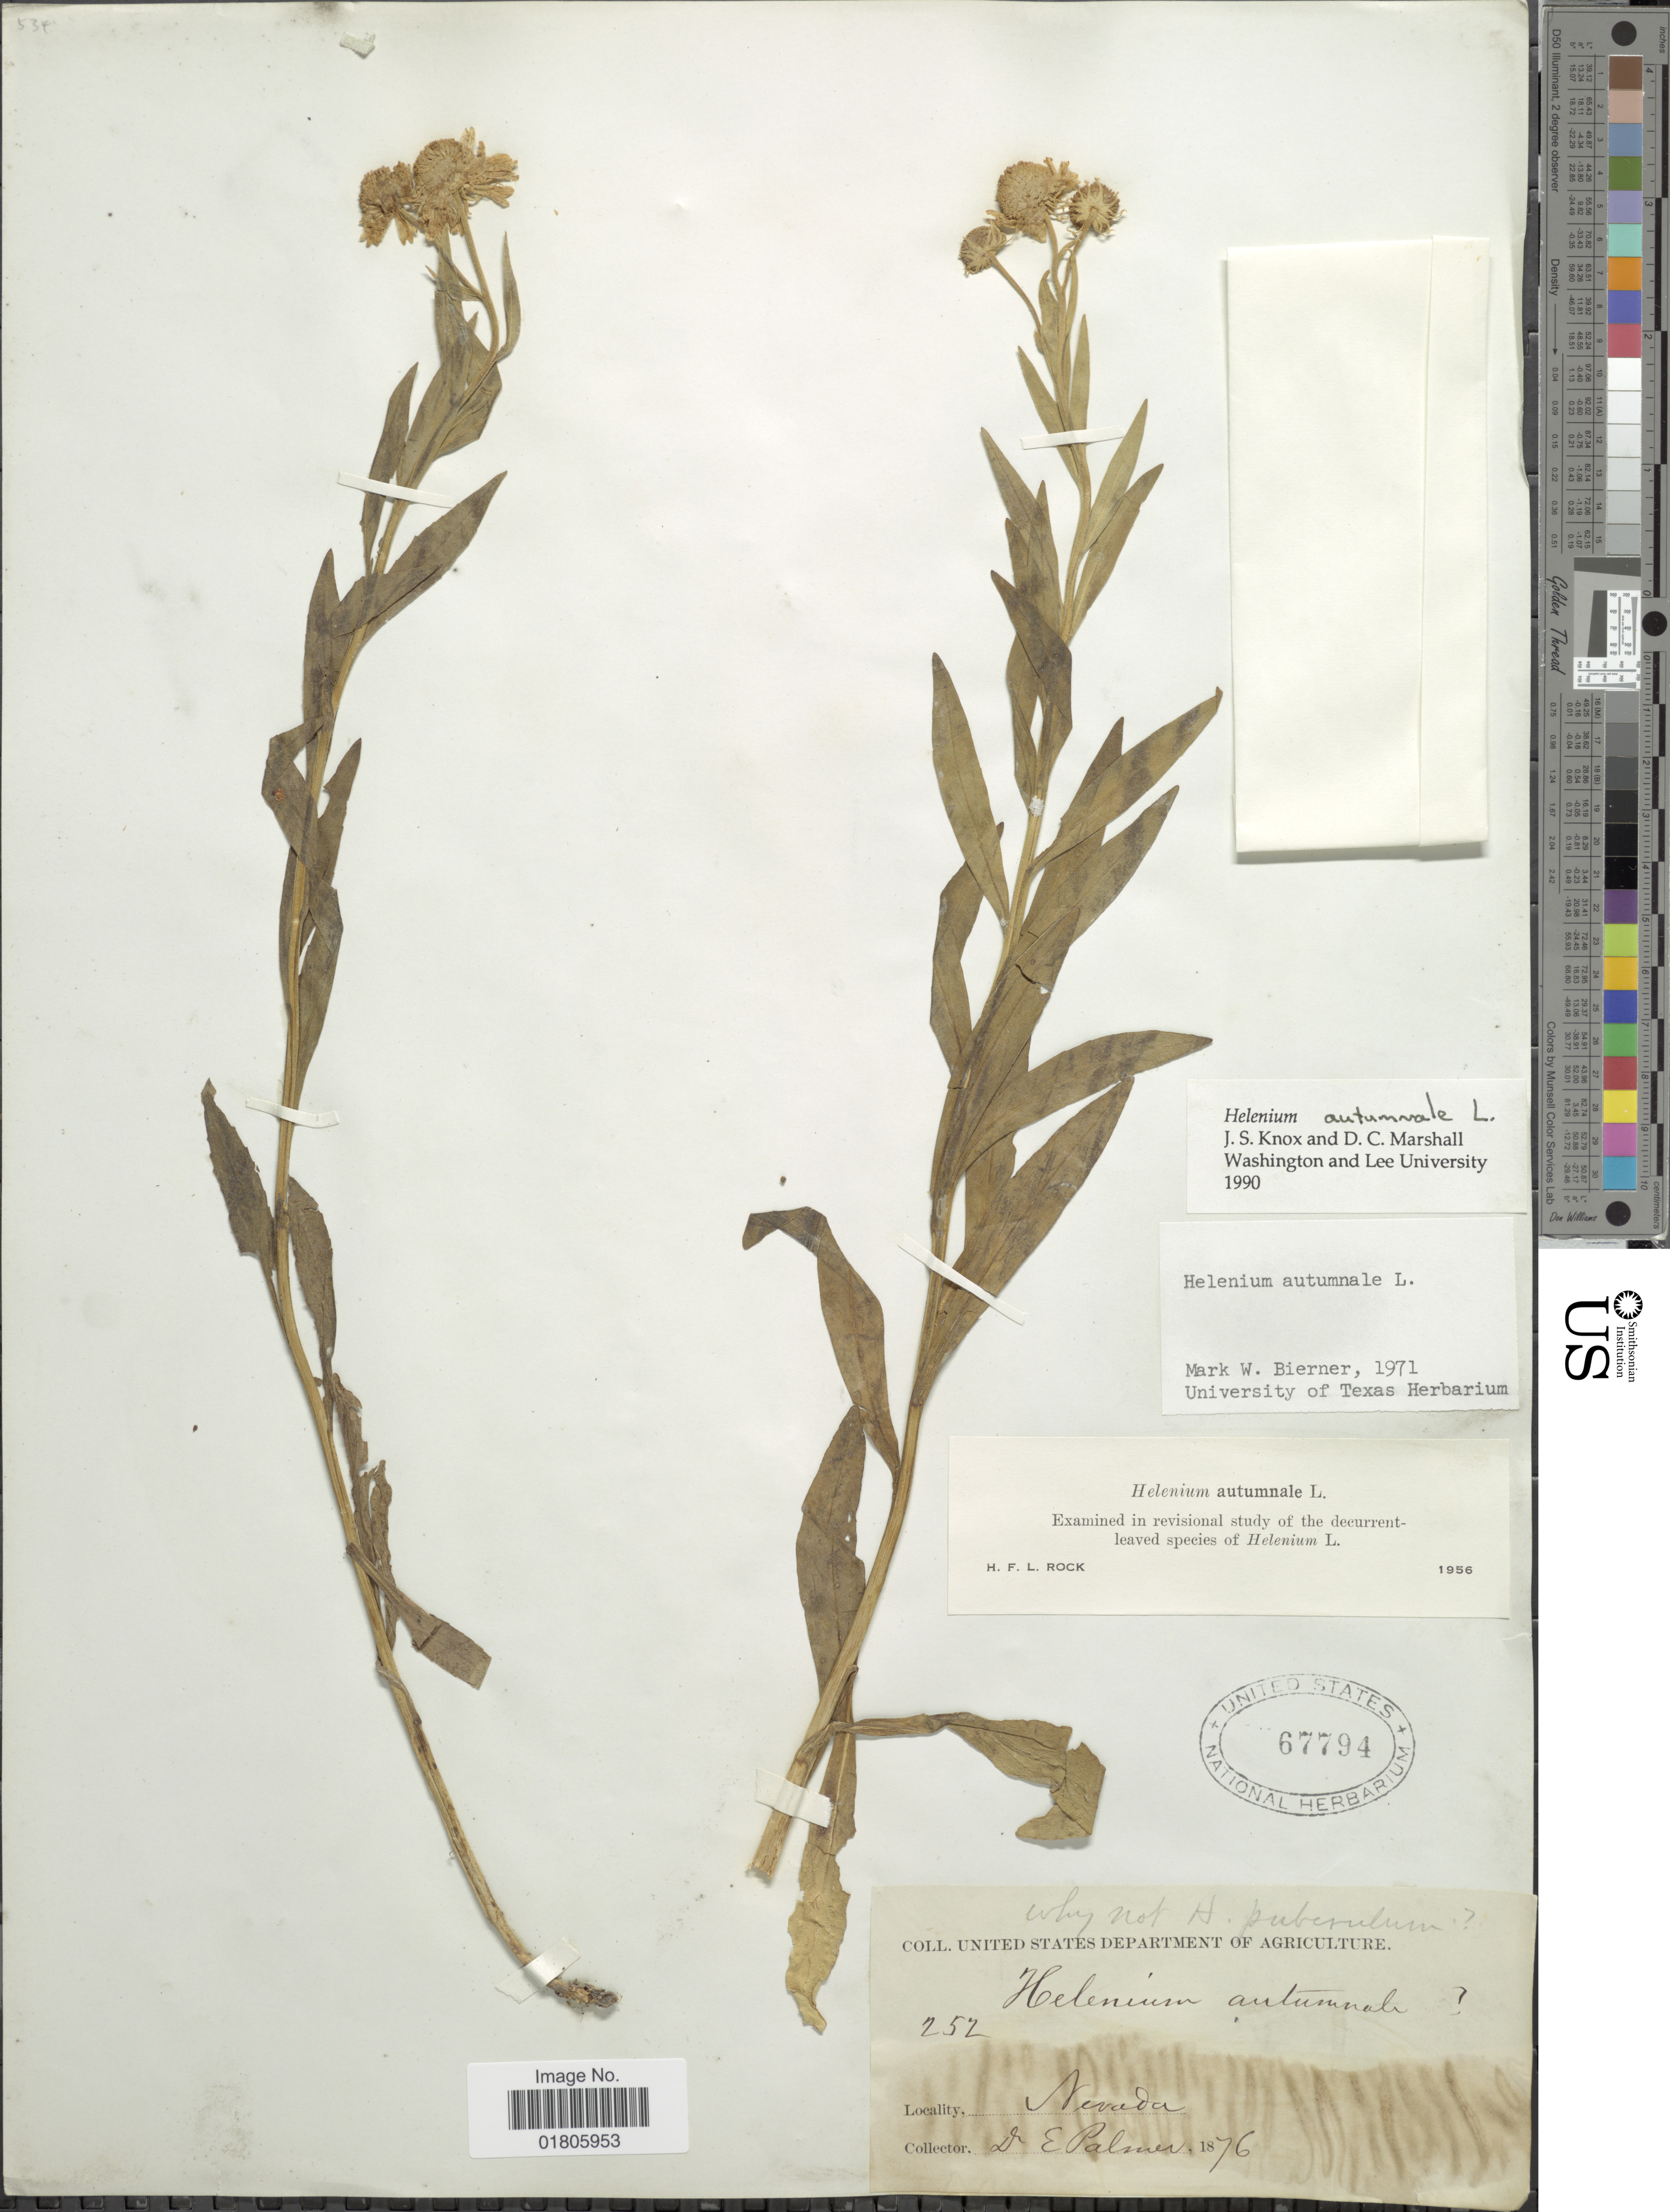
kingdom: Plantae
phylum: Tracheophyta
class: Magnoliopsida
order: Asterales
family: Asteraceae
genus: Helenium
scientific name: Helenium autumnale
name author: L.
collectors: E. Palmer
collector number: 252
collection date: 1876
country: United States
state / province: Nevada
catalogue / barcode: US 67794